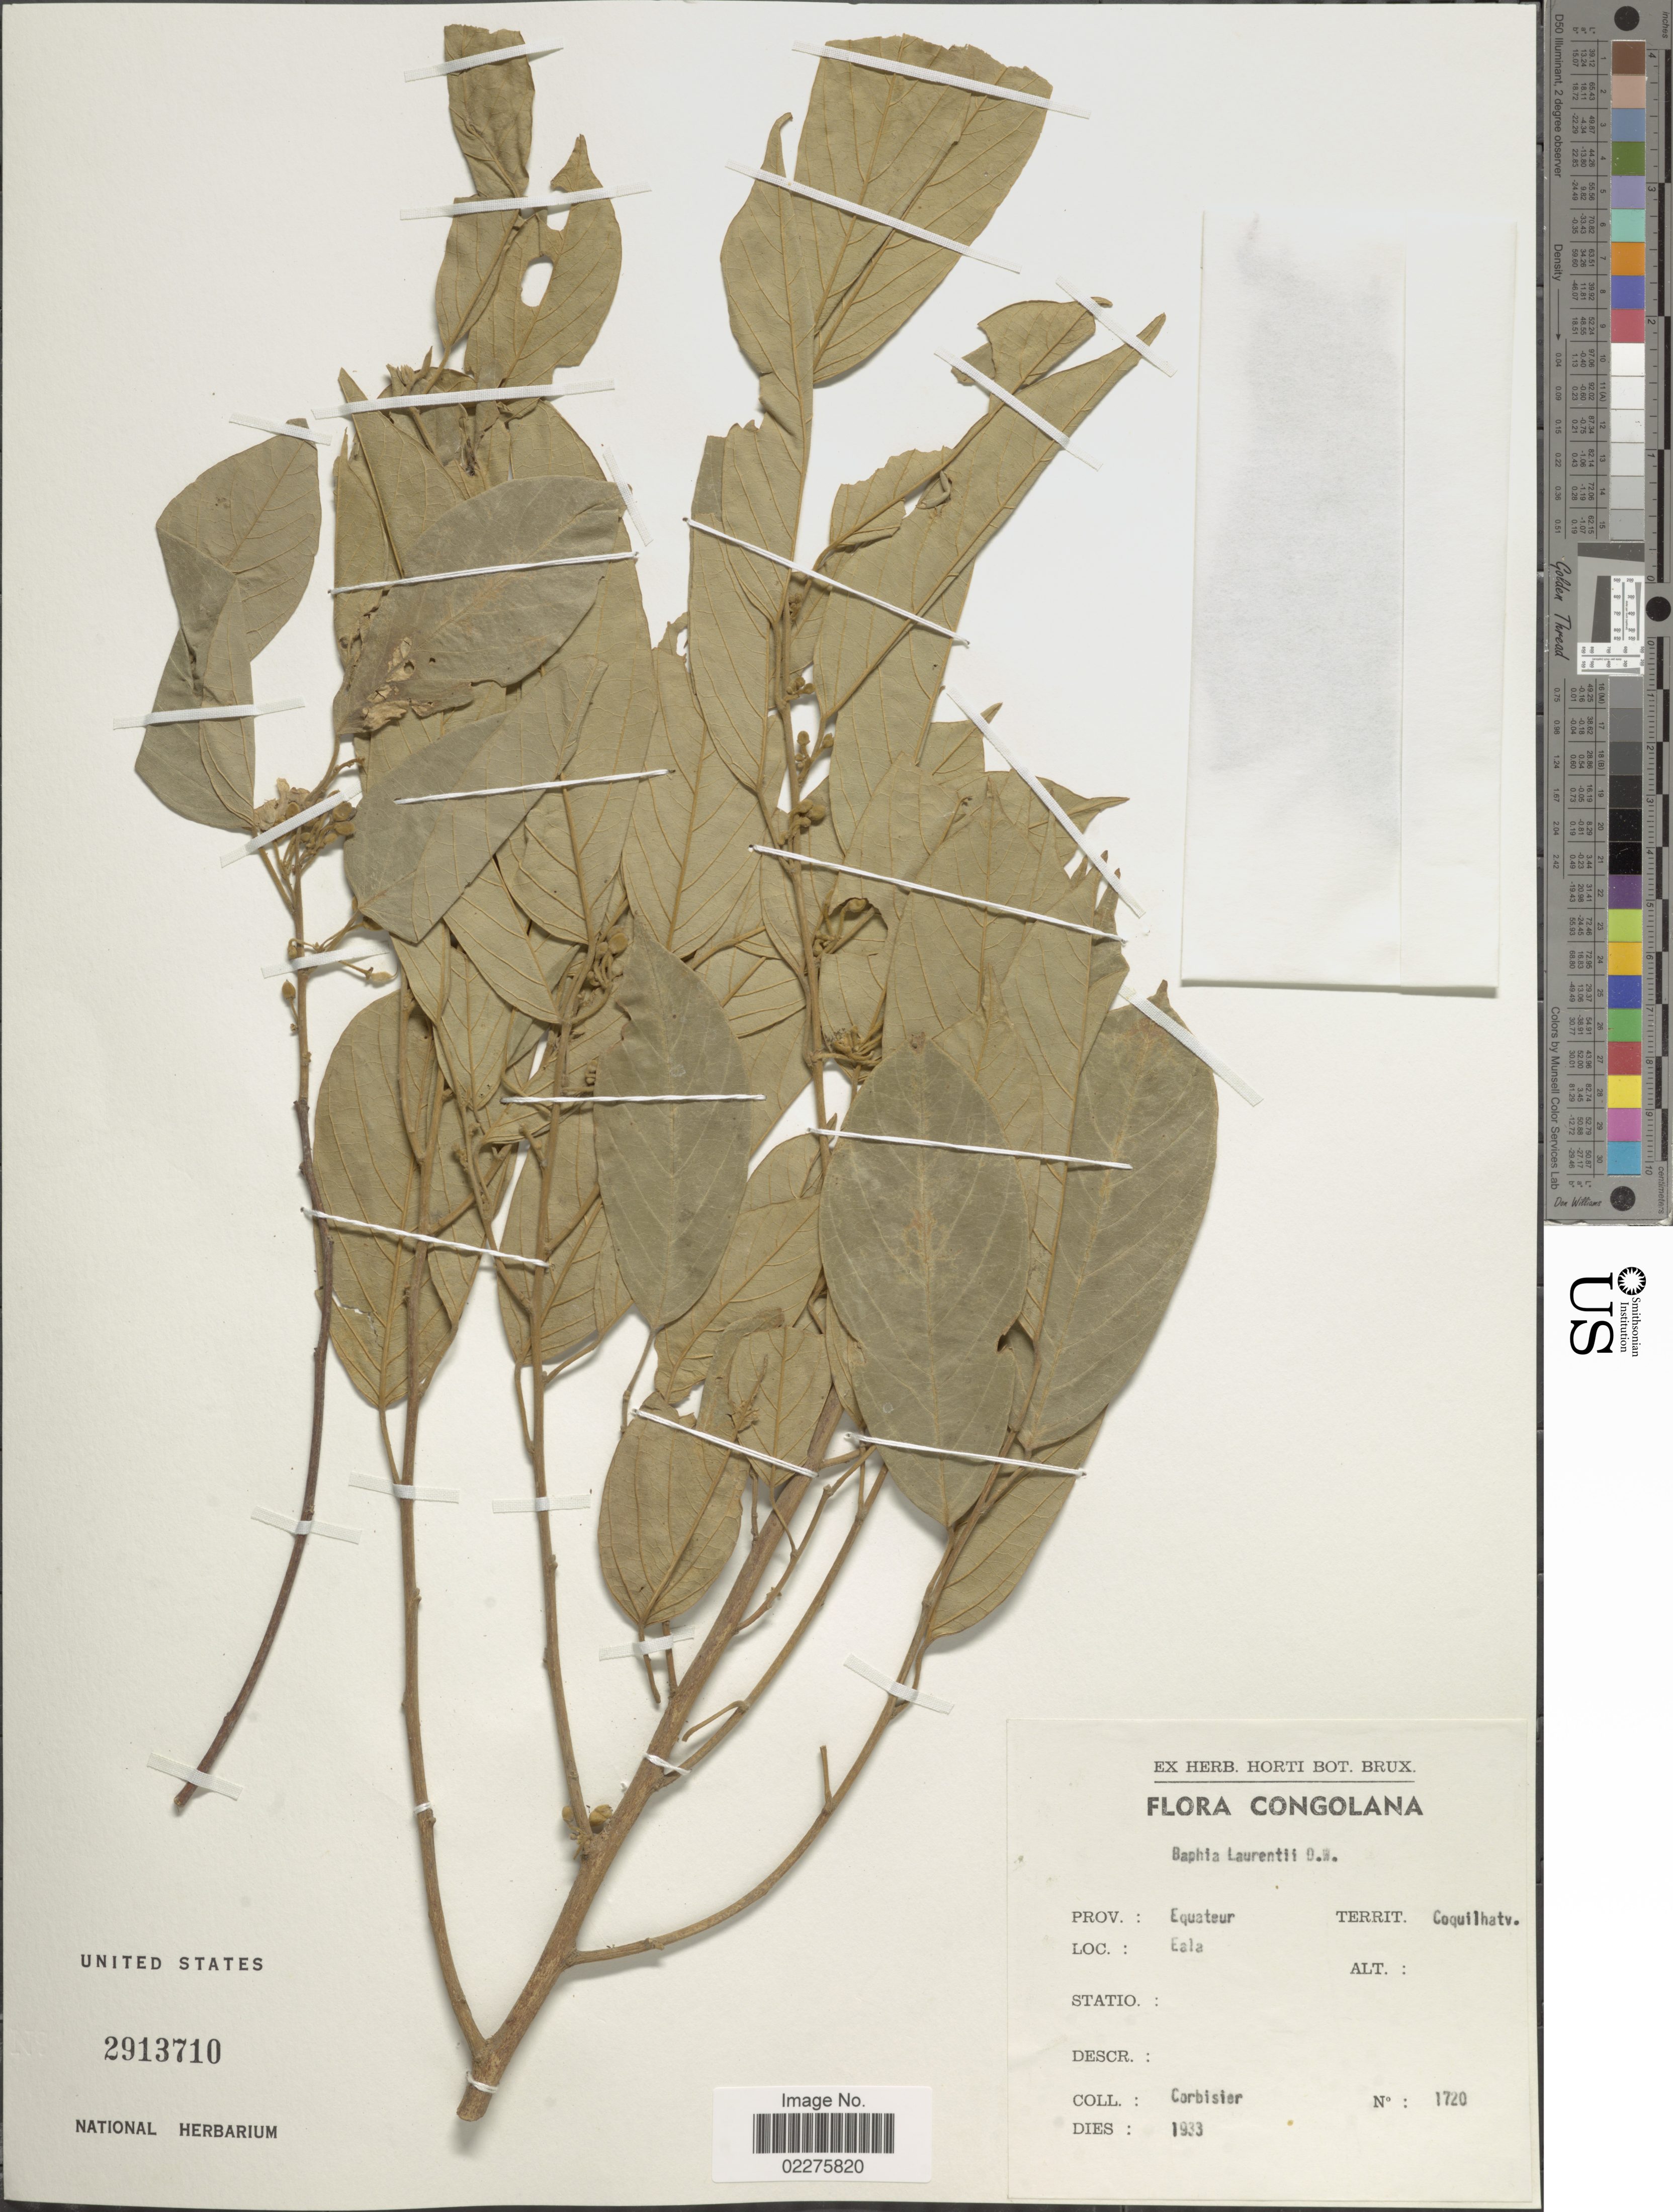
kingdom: Plantae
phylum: Tracheophyta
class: Magnoliopsida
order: Fabales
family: Fabaceae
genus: Baphia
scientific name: Baphia laurentii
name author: De Wild.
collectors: -. Corbisier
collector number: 1720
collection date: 1933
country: Congo, Democratic Republic of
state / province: Equateur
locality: Territ. Coquilhatv. Eala. Congolana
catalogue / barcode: US 2913710